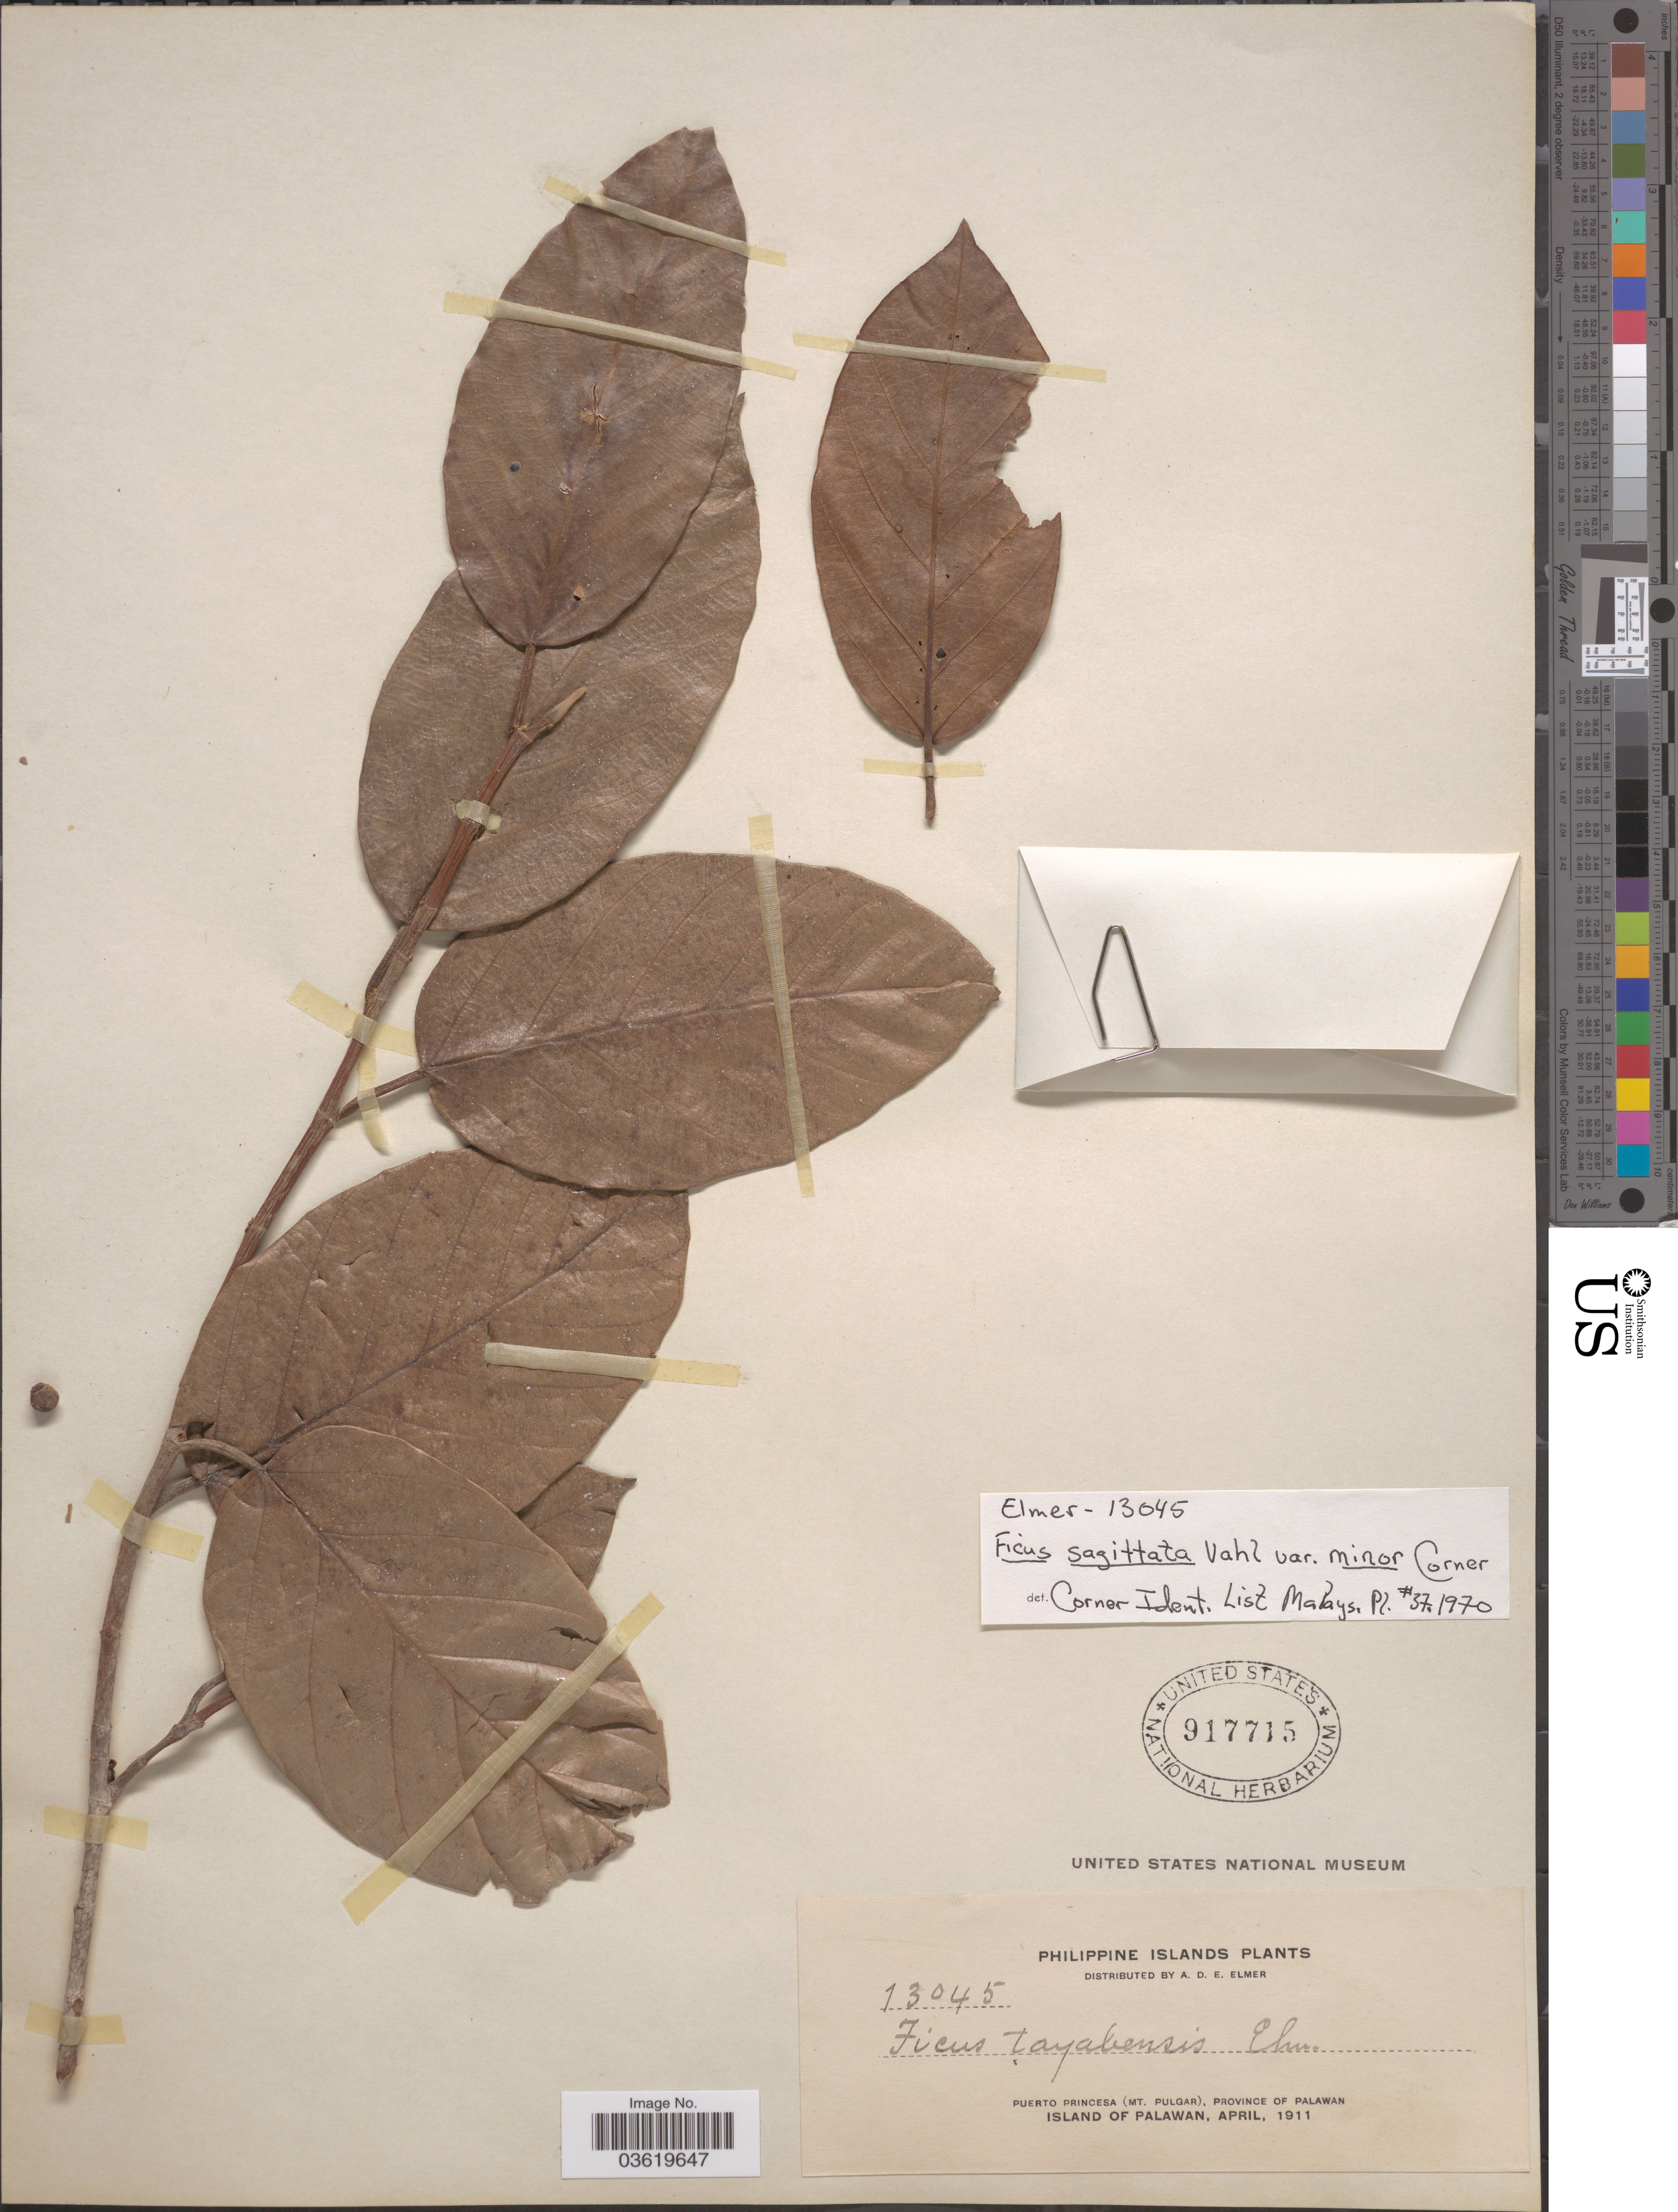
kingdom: Plantae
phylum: Tracheophyta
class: Magnoliopsida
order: Rosales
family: Moraceae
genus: Ficus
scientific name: Ficus sagittata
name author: Vahl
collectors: A. D. E. Elmer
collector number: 13045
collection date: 1911-04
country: Philippines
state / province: Mimaropa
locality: Philippine Islands. Puerto Princesa (Mt. Pulgar), Province of Palawan. Island of Palawan.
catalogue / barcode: US 917715